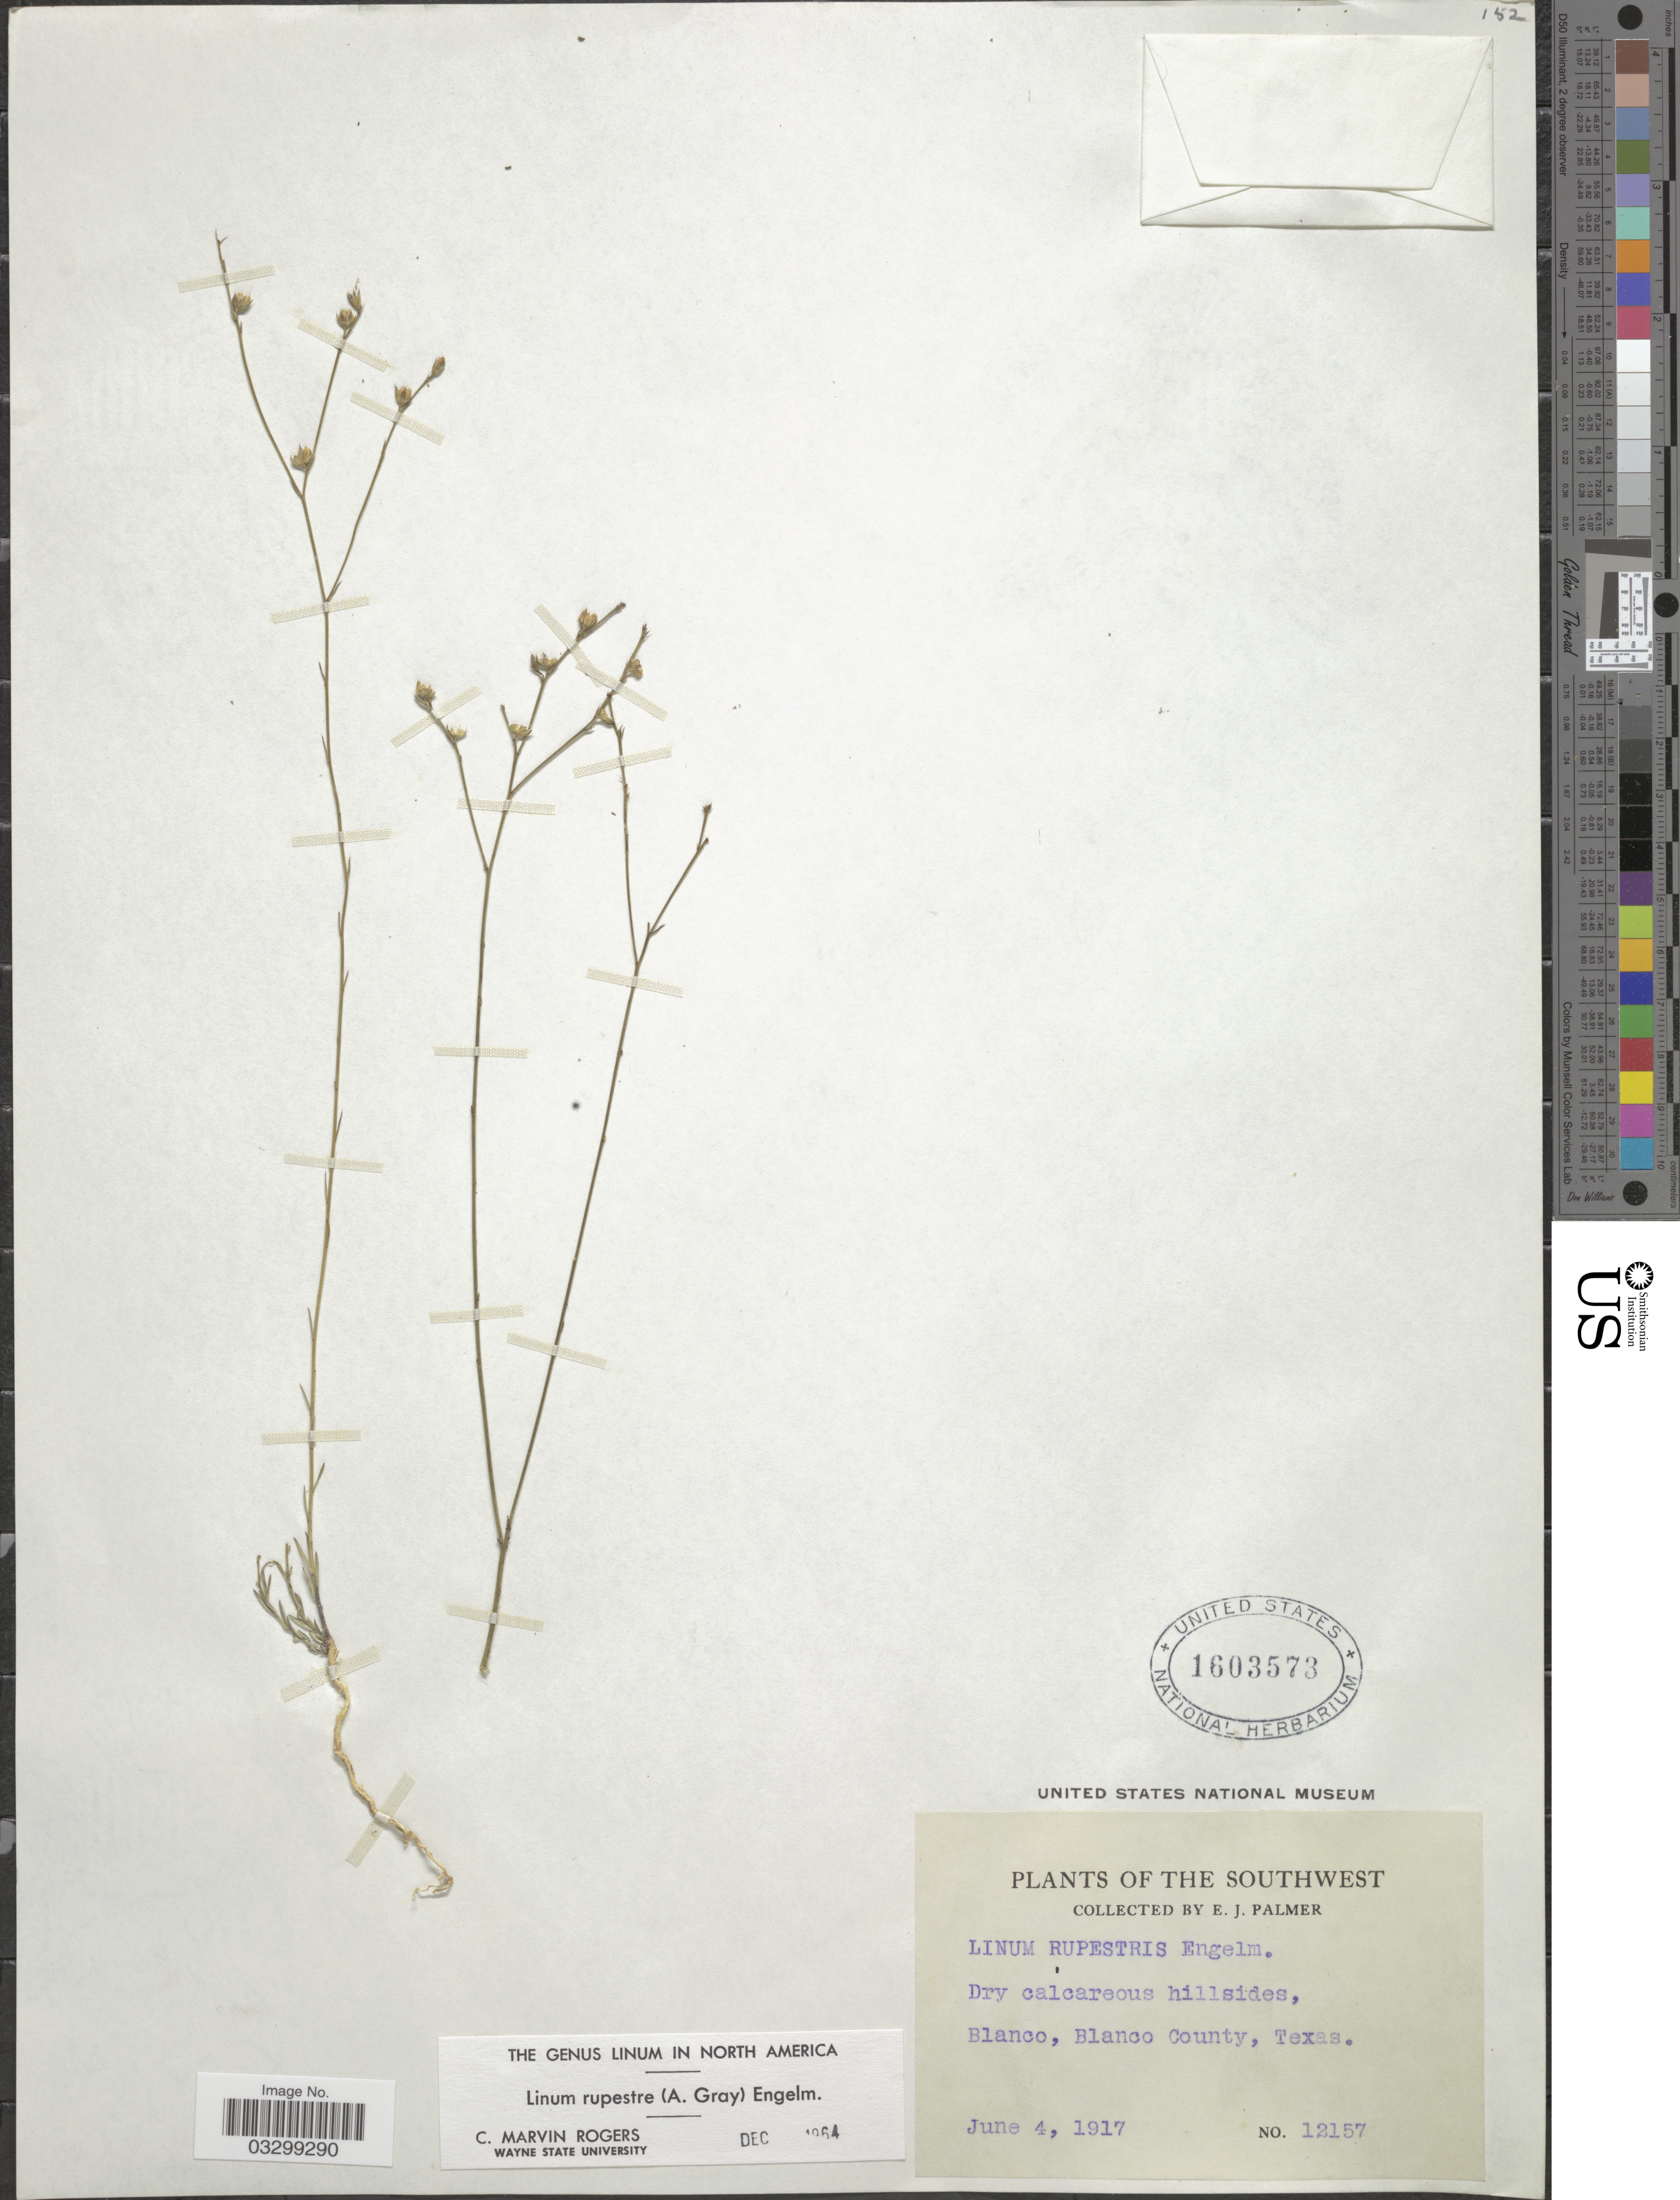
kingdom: Plantae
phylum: Tracheophyta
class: Magnoliopsida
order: Malpighiales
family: Linaceae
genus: Linum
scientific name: Linum rupestre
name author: Engelm.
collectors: E. J. Palmer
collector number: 12157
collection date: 1917-06-04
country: United States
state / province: Texas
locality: The Southwest. Blanco, Blanco County.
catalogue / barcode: US 1603573